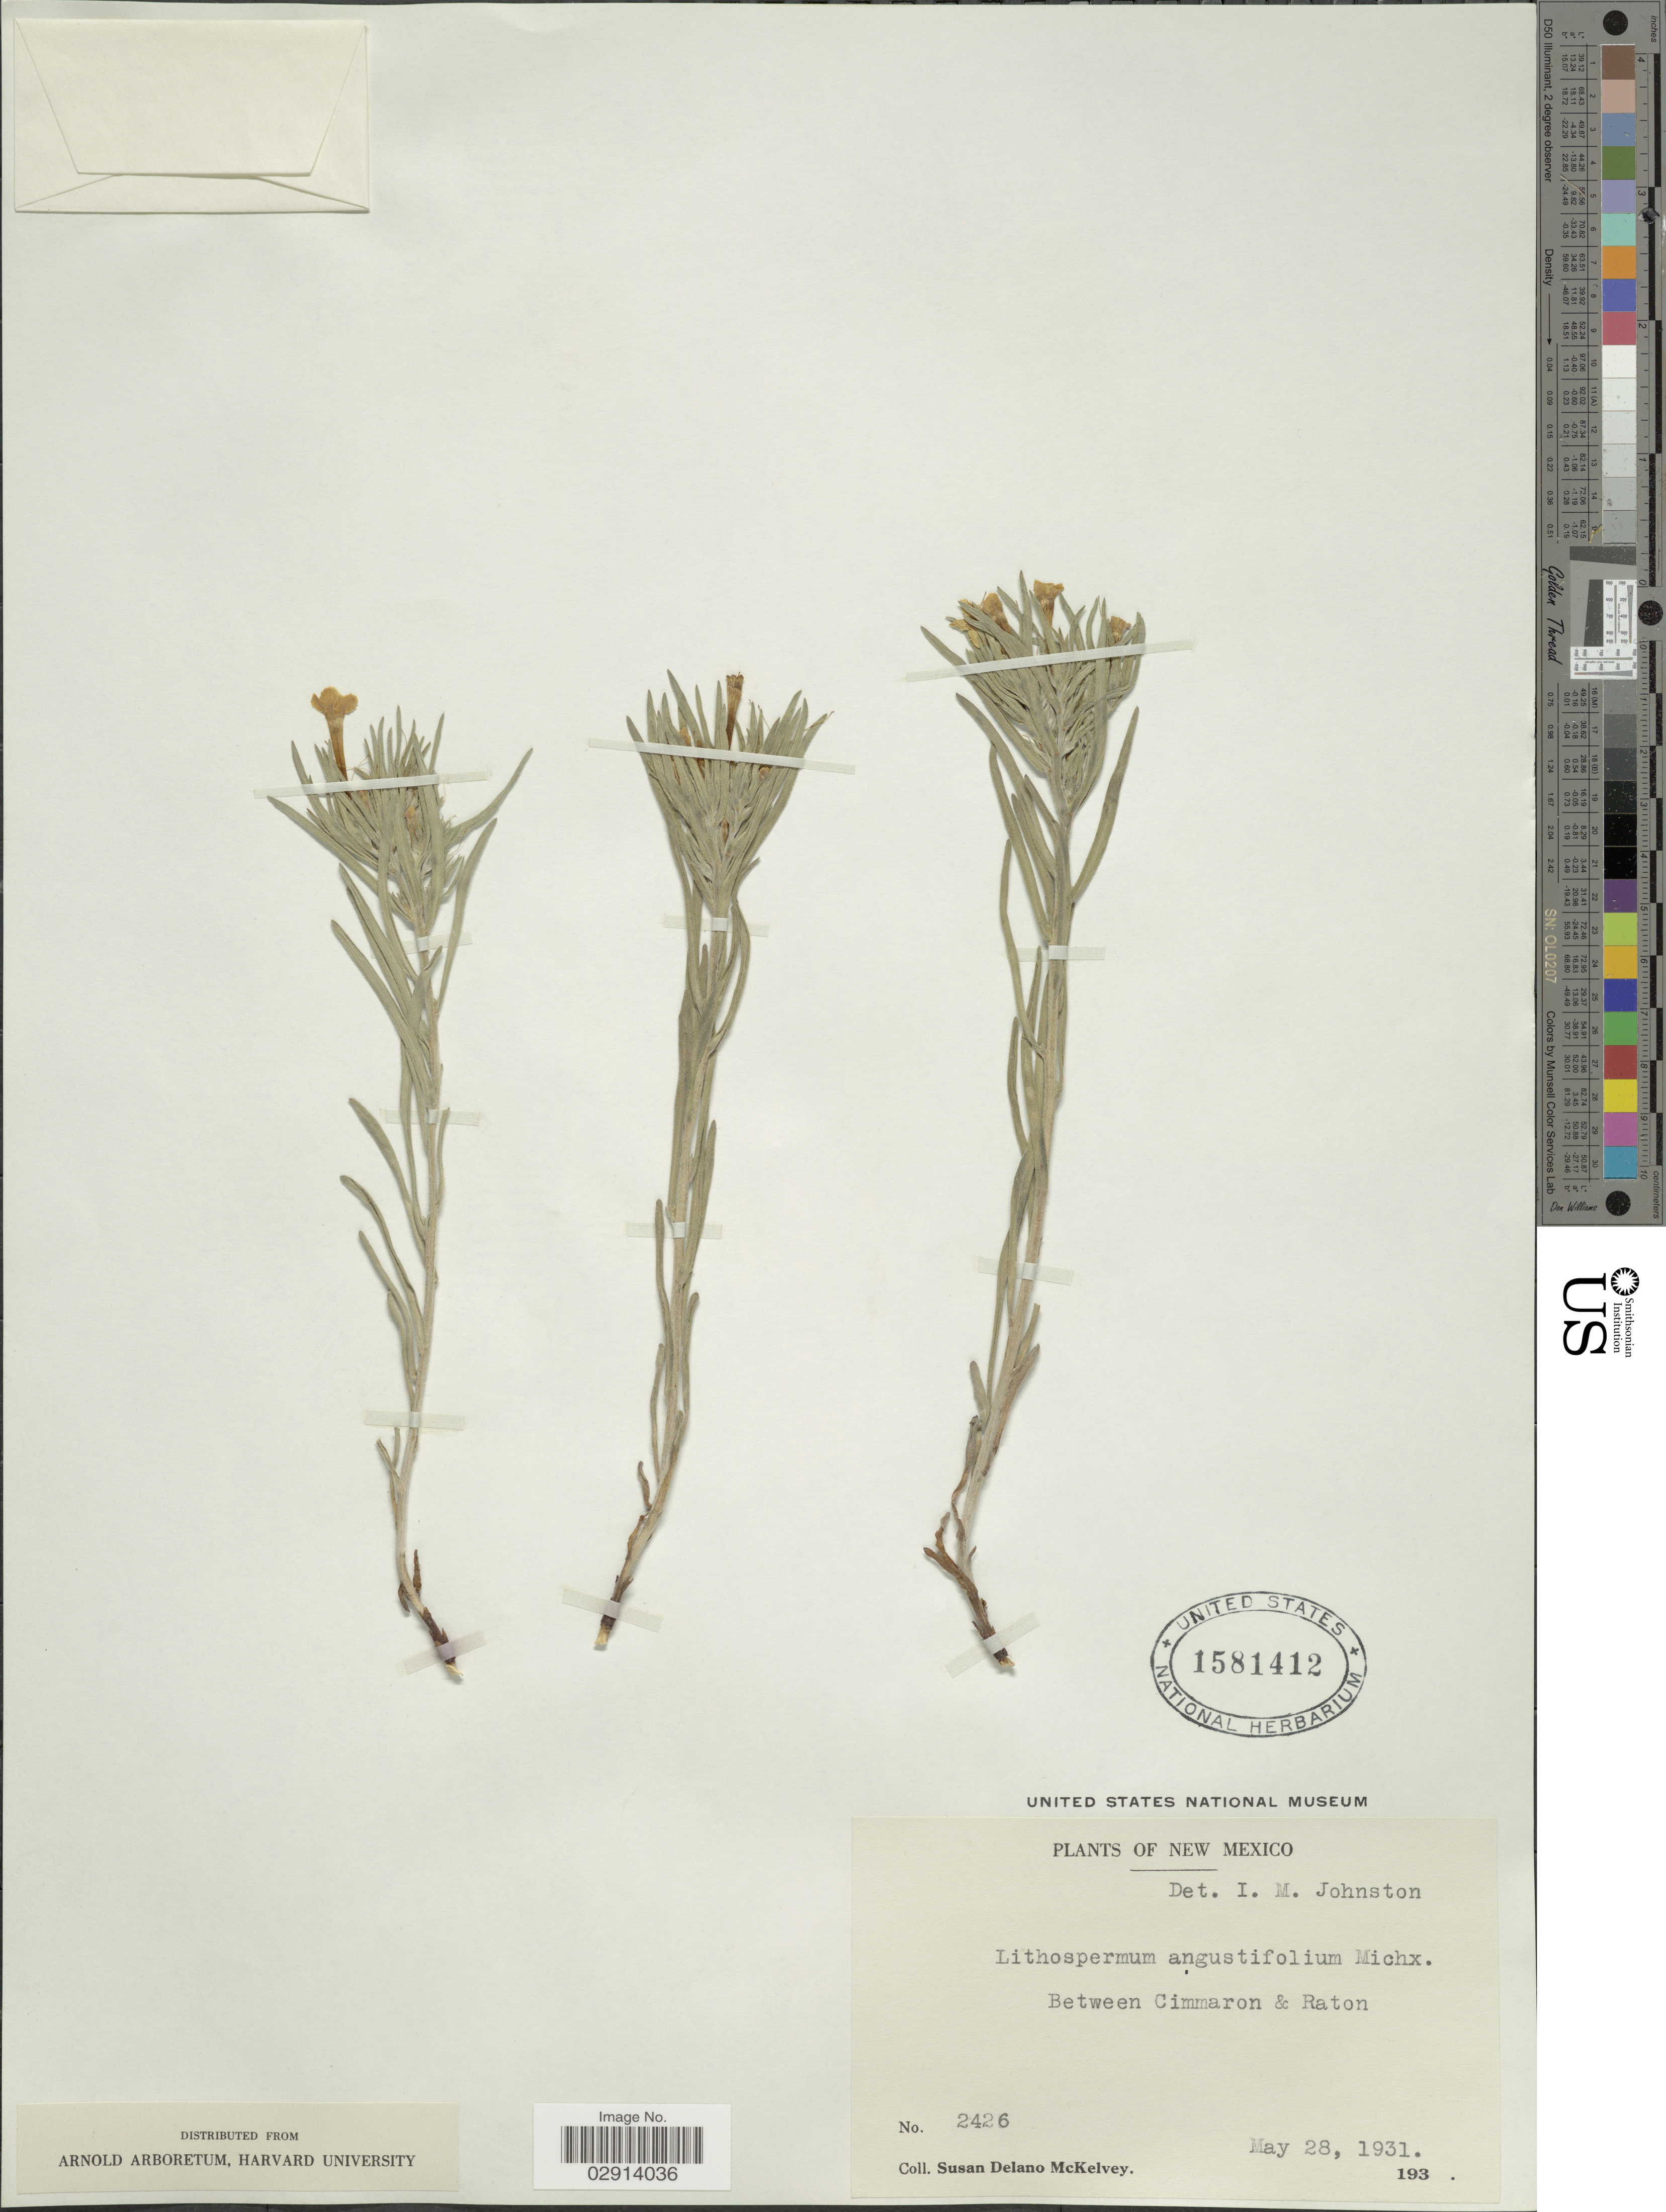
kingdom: Plantae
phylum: Tracheophyta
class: Magnoliopsida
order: Boraginales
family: Boraginaceae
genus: Lithospermum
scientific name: Lithospermum incisum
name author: Lehm.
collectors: S. A. McKelvey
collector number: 2426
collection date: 1931-05-28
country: United States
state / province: New Mexico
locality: Between Cimmaron & Raton.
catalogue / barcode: US 1581412